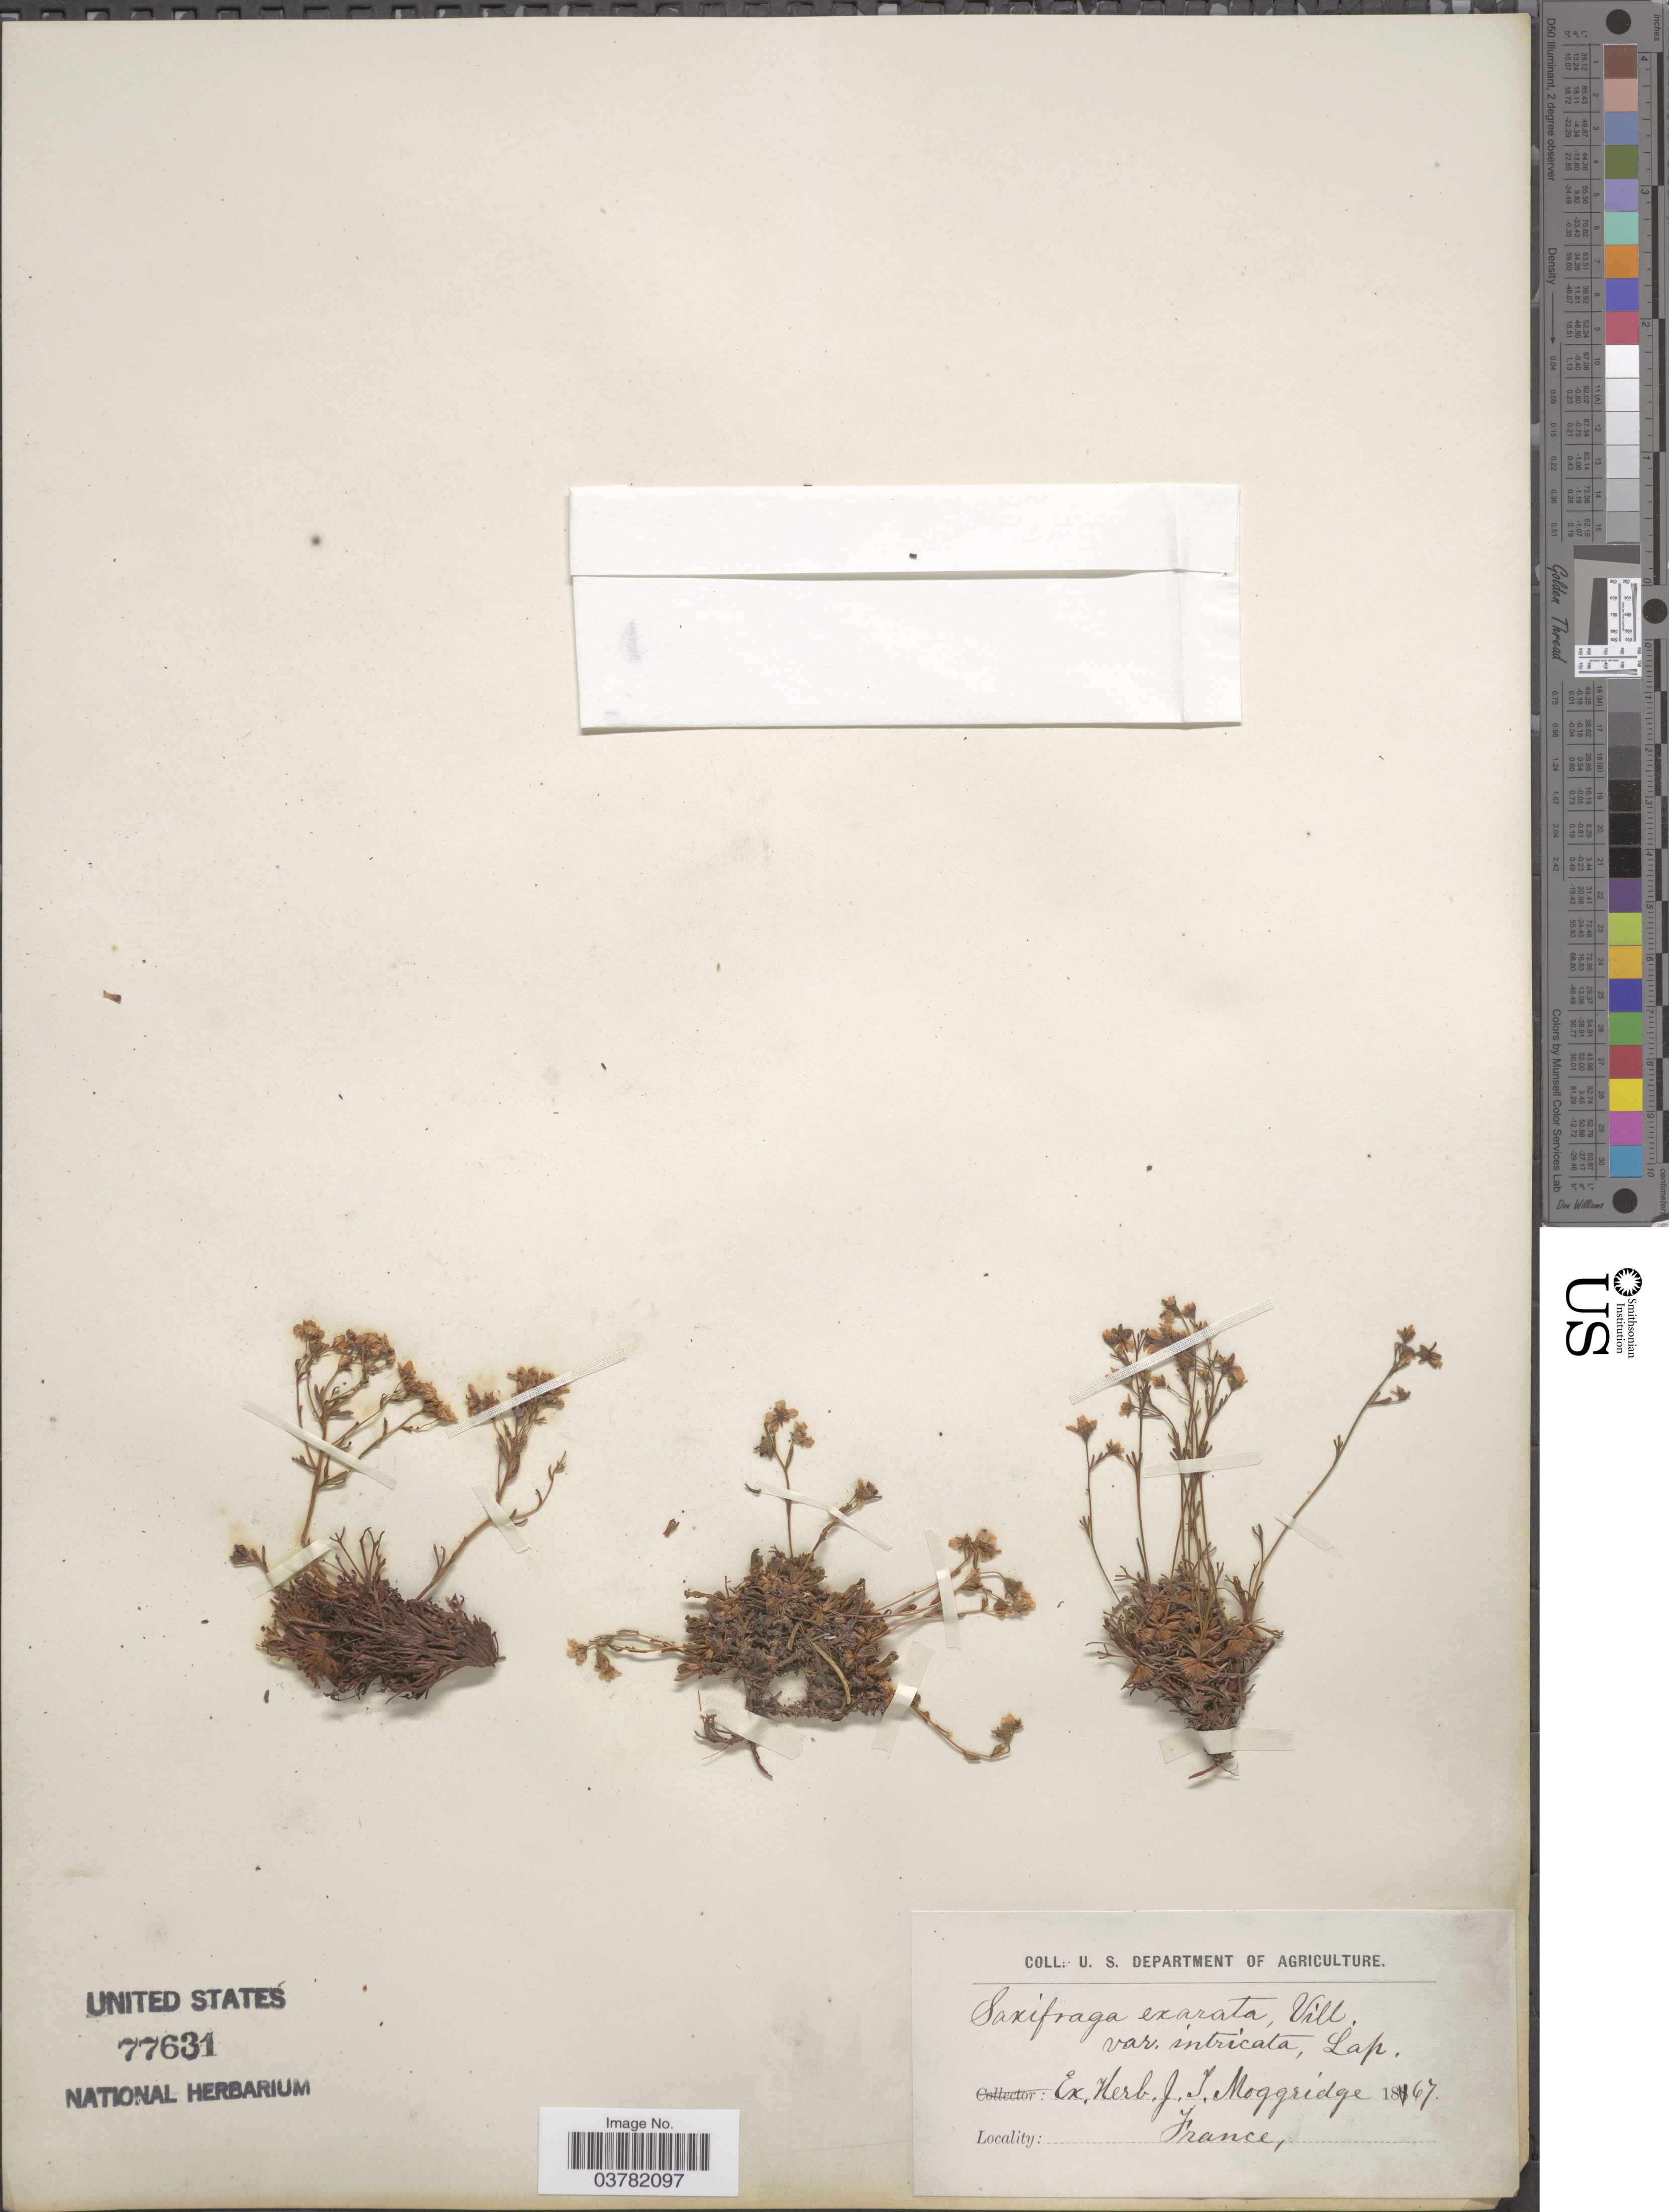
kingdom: Plantae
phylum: Tracheophyta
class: Magnoliopsida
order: Saxifragales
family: Saxifragaceae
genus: Saxifraga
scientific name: Saxifraga caespitosa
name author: L.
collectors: ex herb. J.T. Moggridge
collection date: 1867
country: France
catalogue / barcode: US 77631